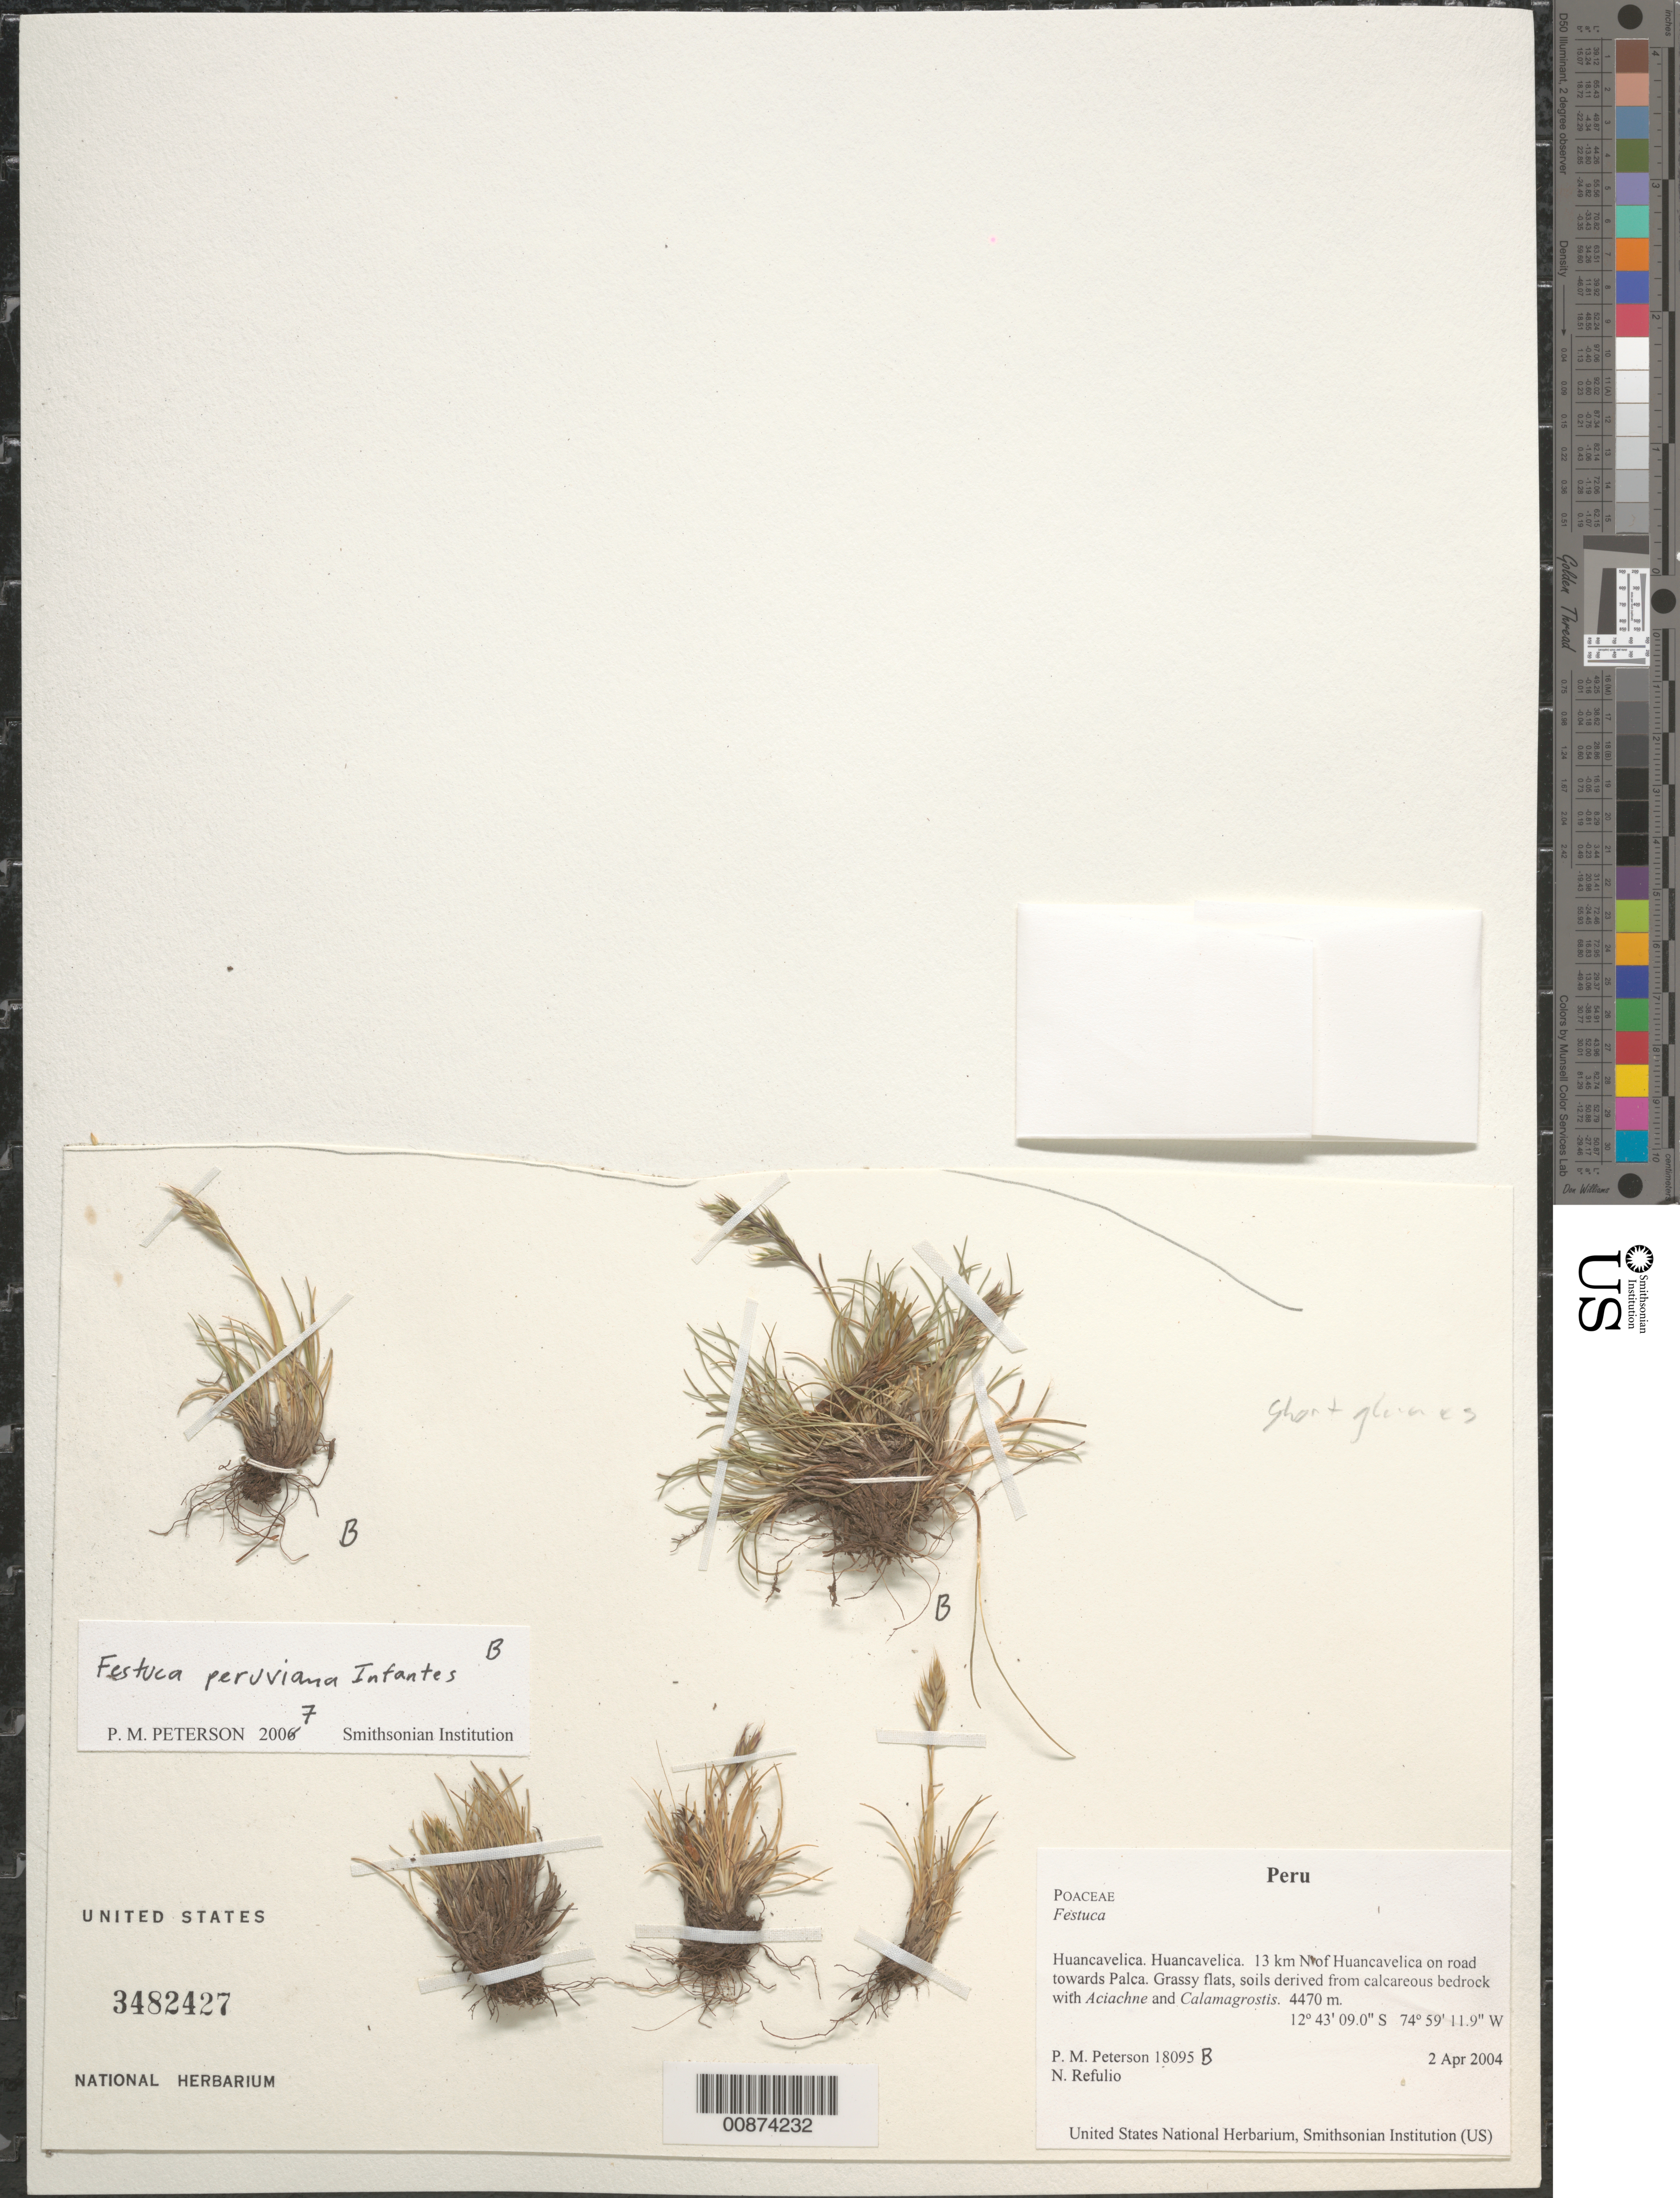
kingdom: Plantae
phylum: Tracheophyta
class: Liliopsida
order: Poales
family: Poaceae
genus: Festuca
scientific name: Festuca peruviana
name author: Infantes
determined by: Peterson, Paul M., (BOT), Smithsonian Institution - National Museum of Natural History (UNITED STATES)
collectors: P. M. Peterson & N. Refulio-Rodríguez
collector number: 18095b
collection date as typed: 02 Apr 2004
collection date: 2004-04-02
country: Peru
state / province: Huancavelica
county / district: Huancavelica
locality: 13 km N of Huancavelica on road towards Palca. Grassy flats, soils derived from calcareous bedrock with Aciachne and Calamagrostis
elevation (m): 4470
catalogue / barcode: US 3482427